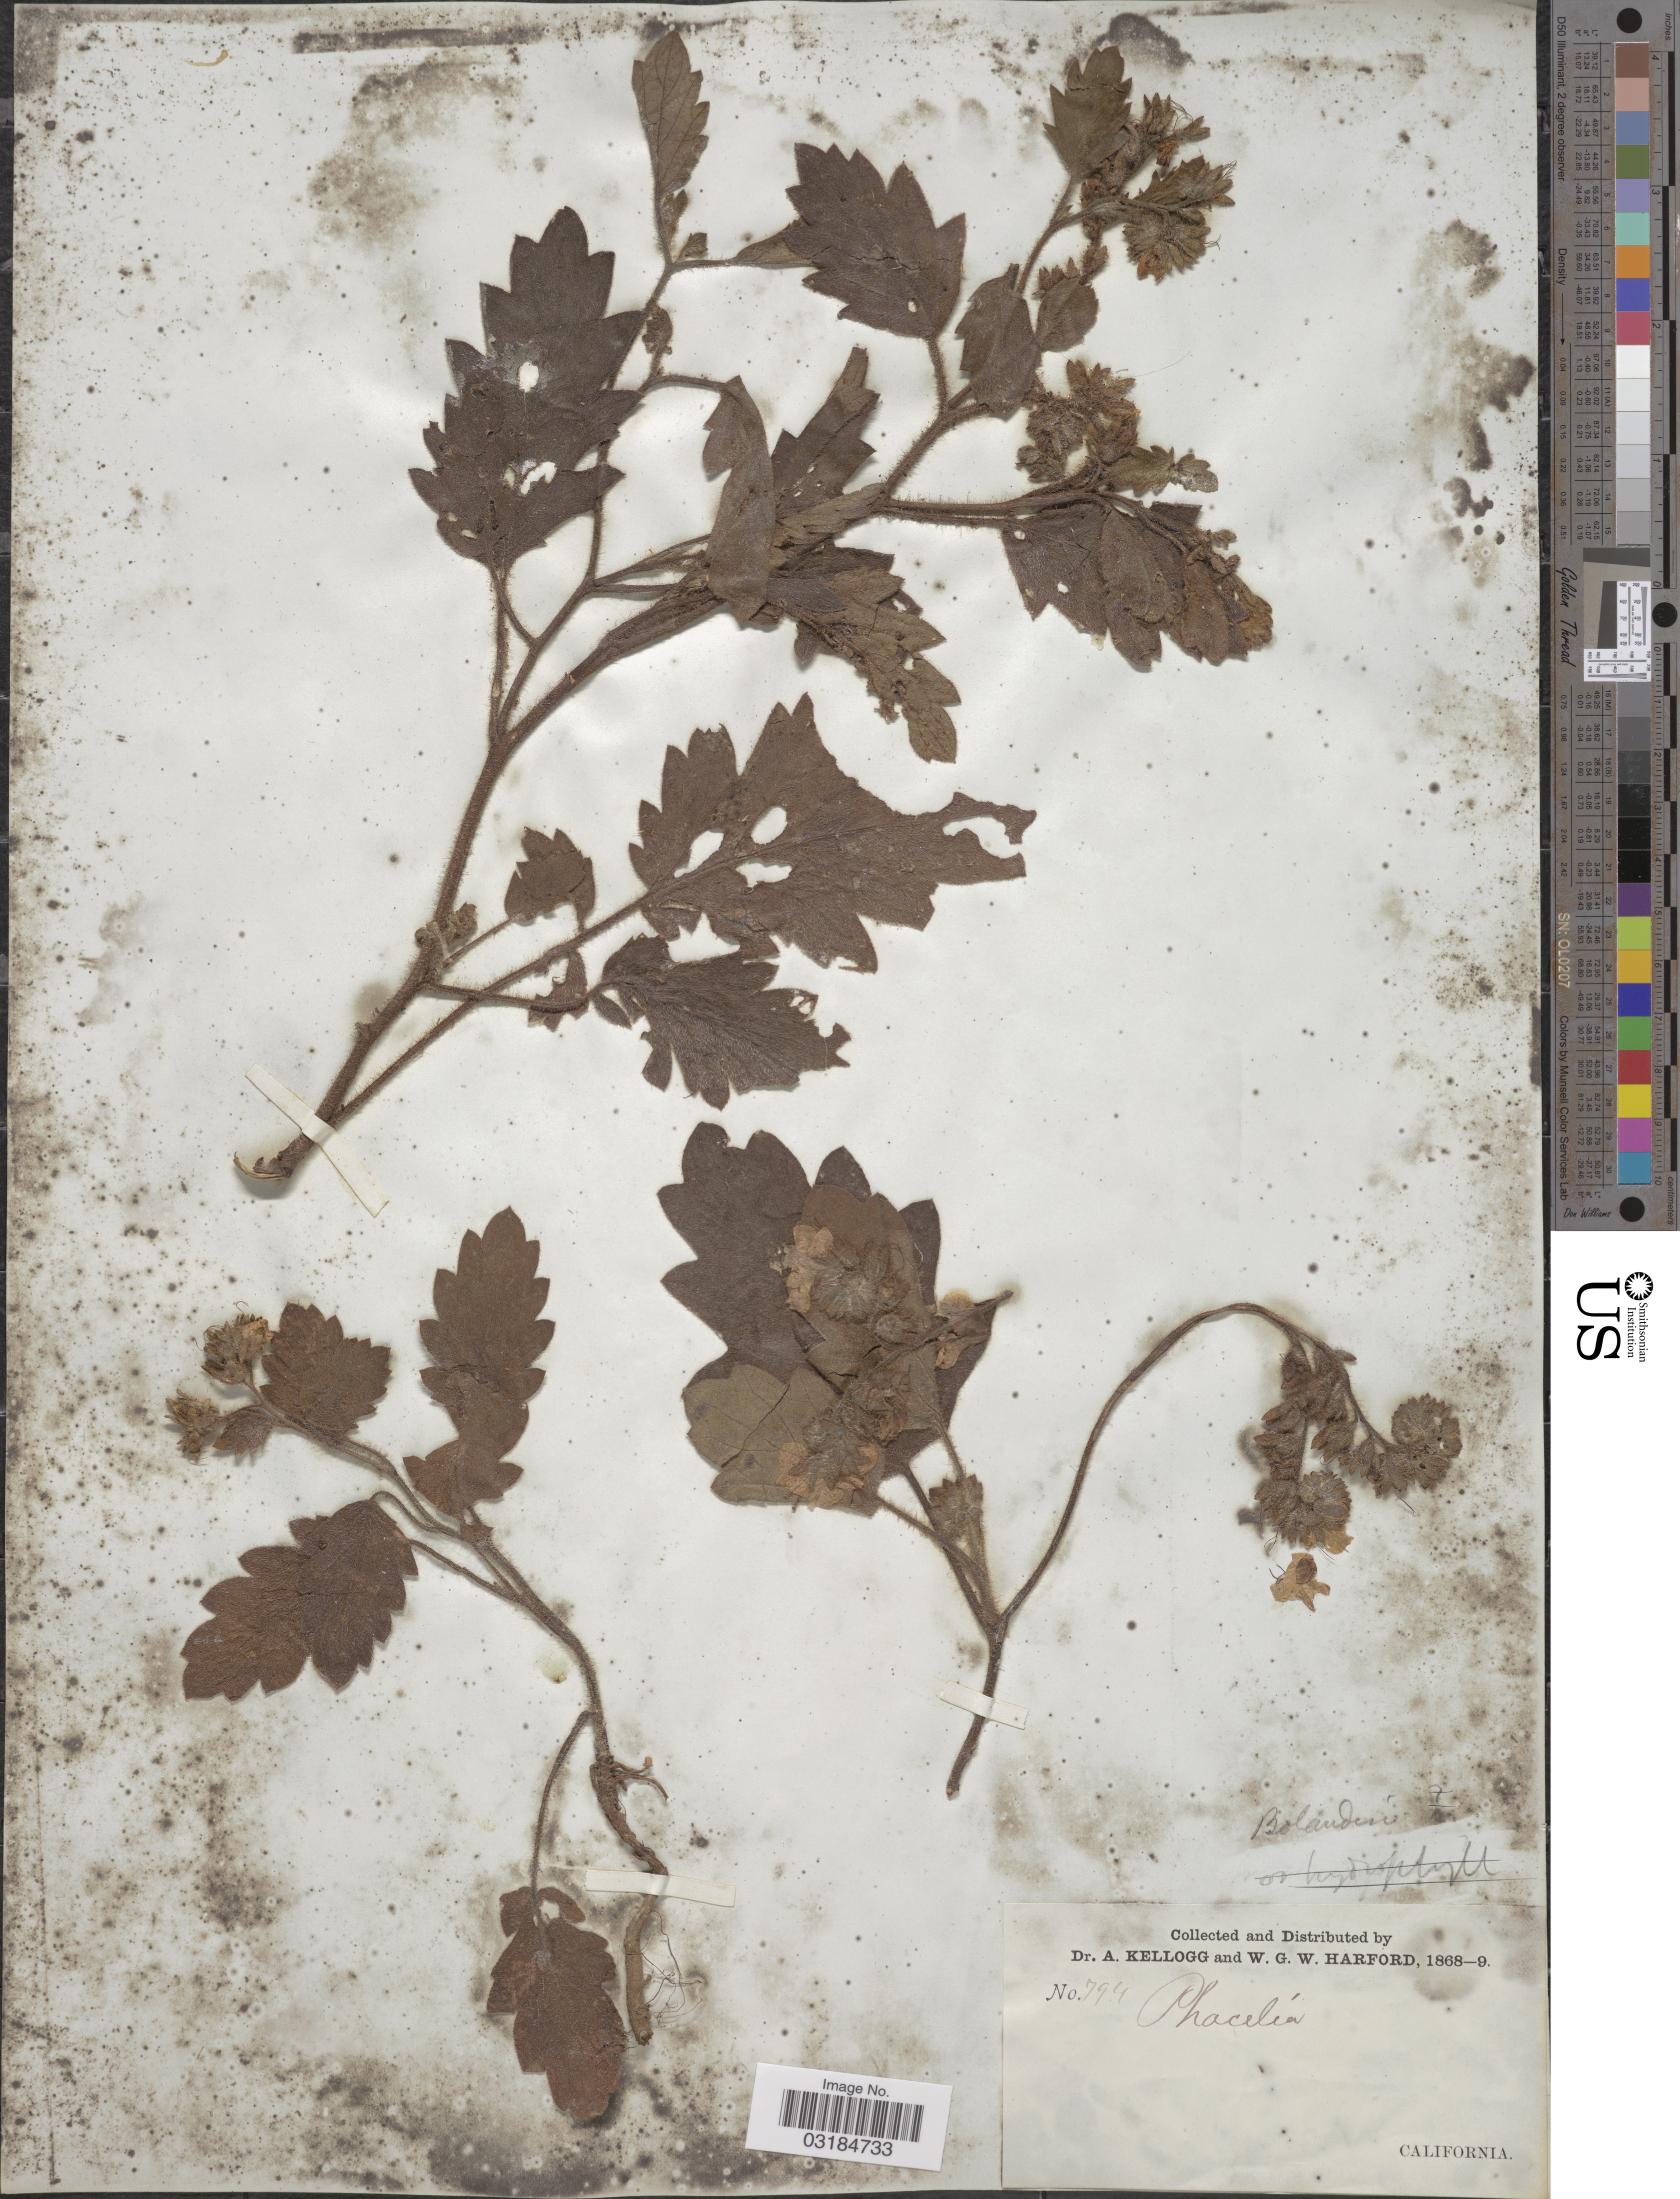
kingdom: Plantae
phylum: Tracheophyta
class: Magnoliopsida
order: Boraginales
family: Hydrophyllaceae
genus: Phacelia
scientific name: Phacelia bolanderi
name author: A. Gray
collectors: A. Kellogg & W. G. W. Harford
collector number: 794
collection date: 1868/1869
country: United States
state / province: California